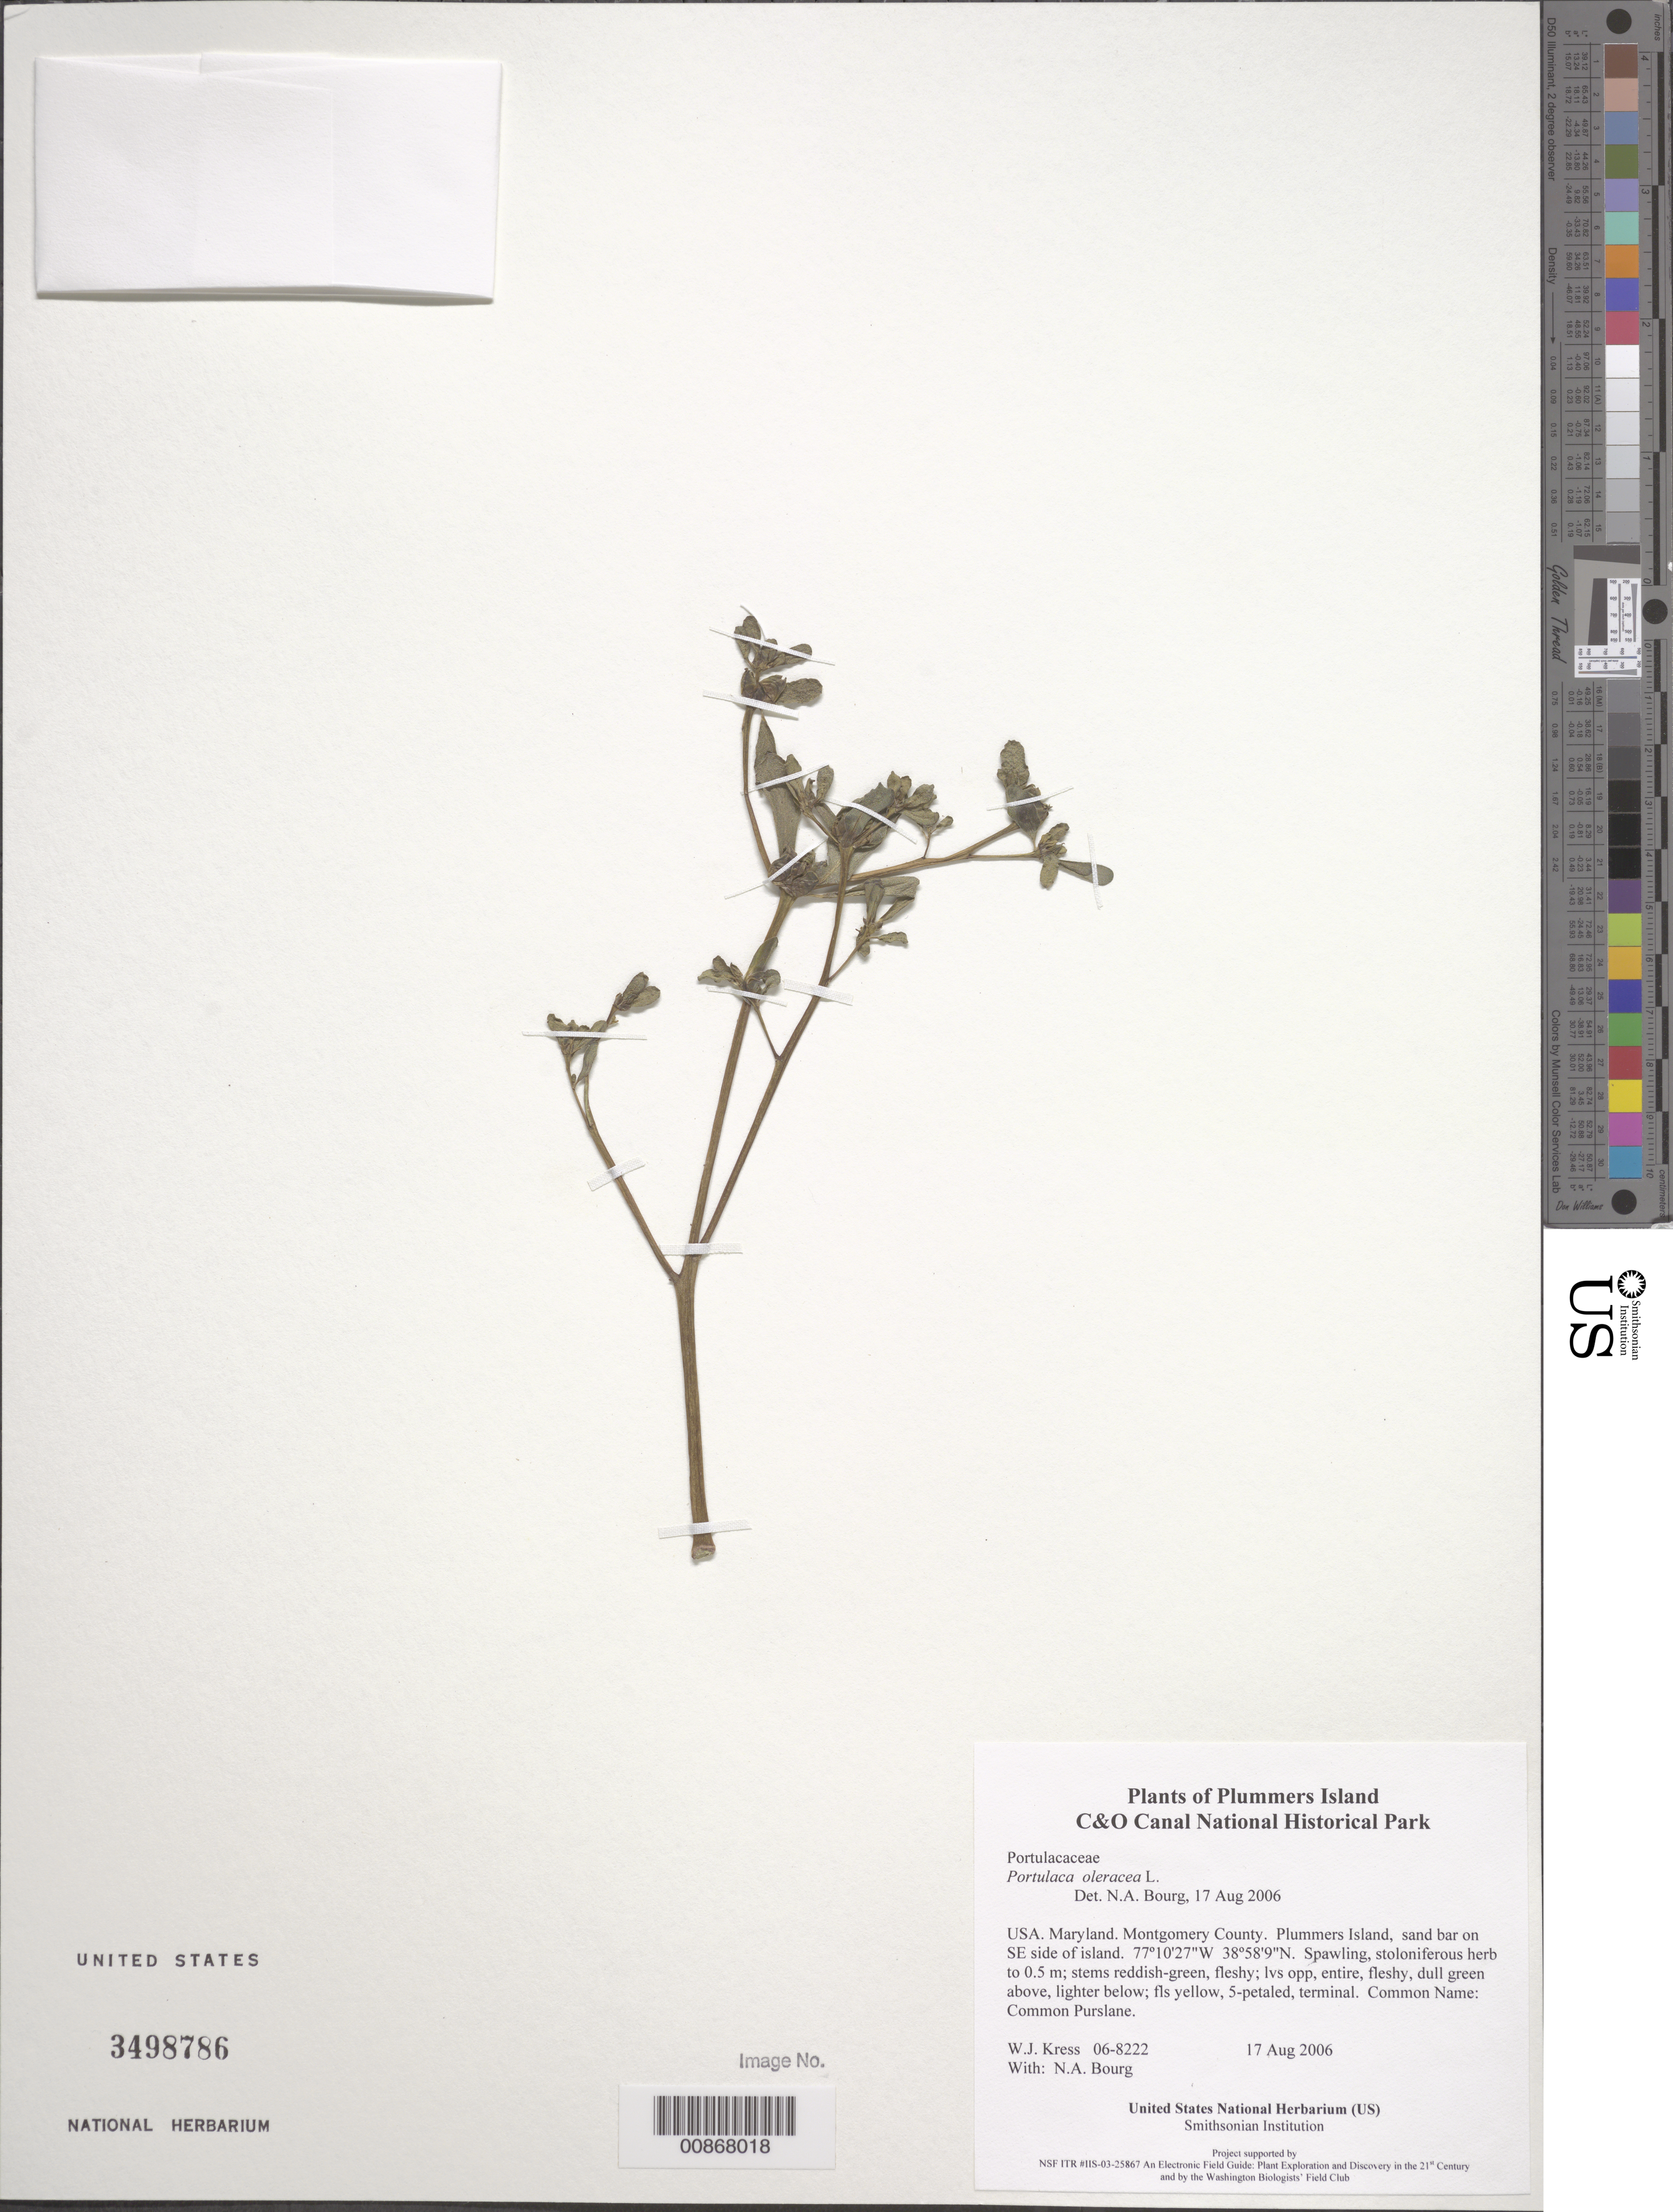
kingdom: Plantae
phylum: Tracheophyta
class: Magnoliopsida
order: Caryophyllales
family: Portulacaceae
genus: Portulaca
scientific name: Portulaca oleracea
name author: L.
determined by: Bourg, N. A.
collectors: W. J. Kress & N. A. Bourg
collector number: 06-8222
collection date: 2006-08-17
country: United States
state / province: Maryland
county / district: Montgomery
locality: Chesapeake and Ohio Canal National Historical Park, Plummers Island, sand bar on SE side of island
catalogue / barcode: US 3498786